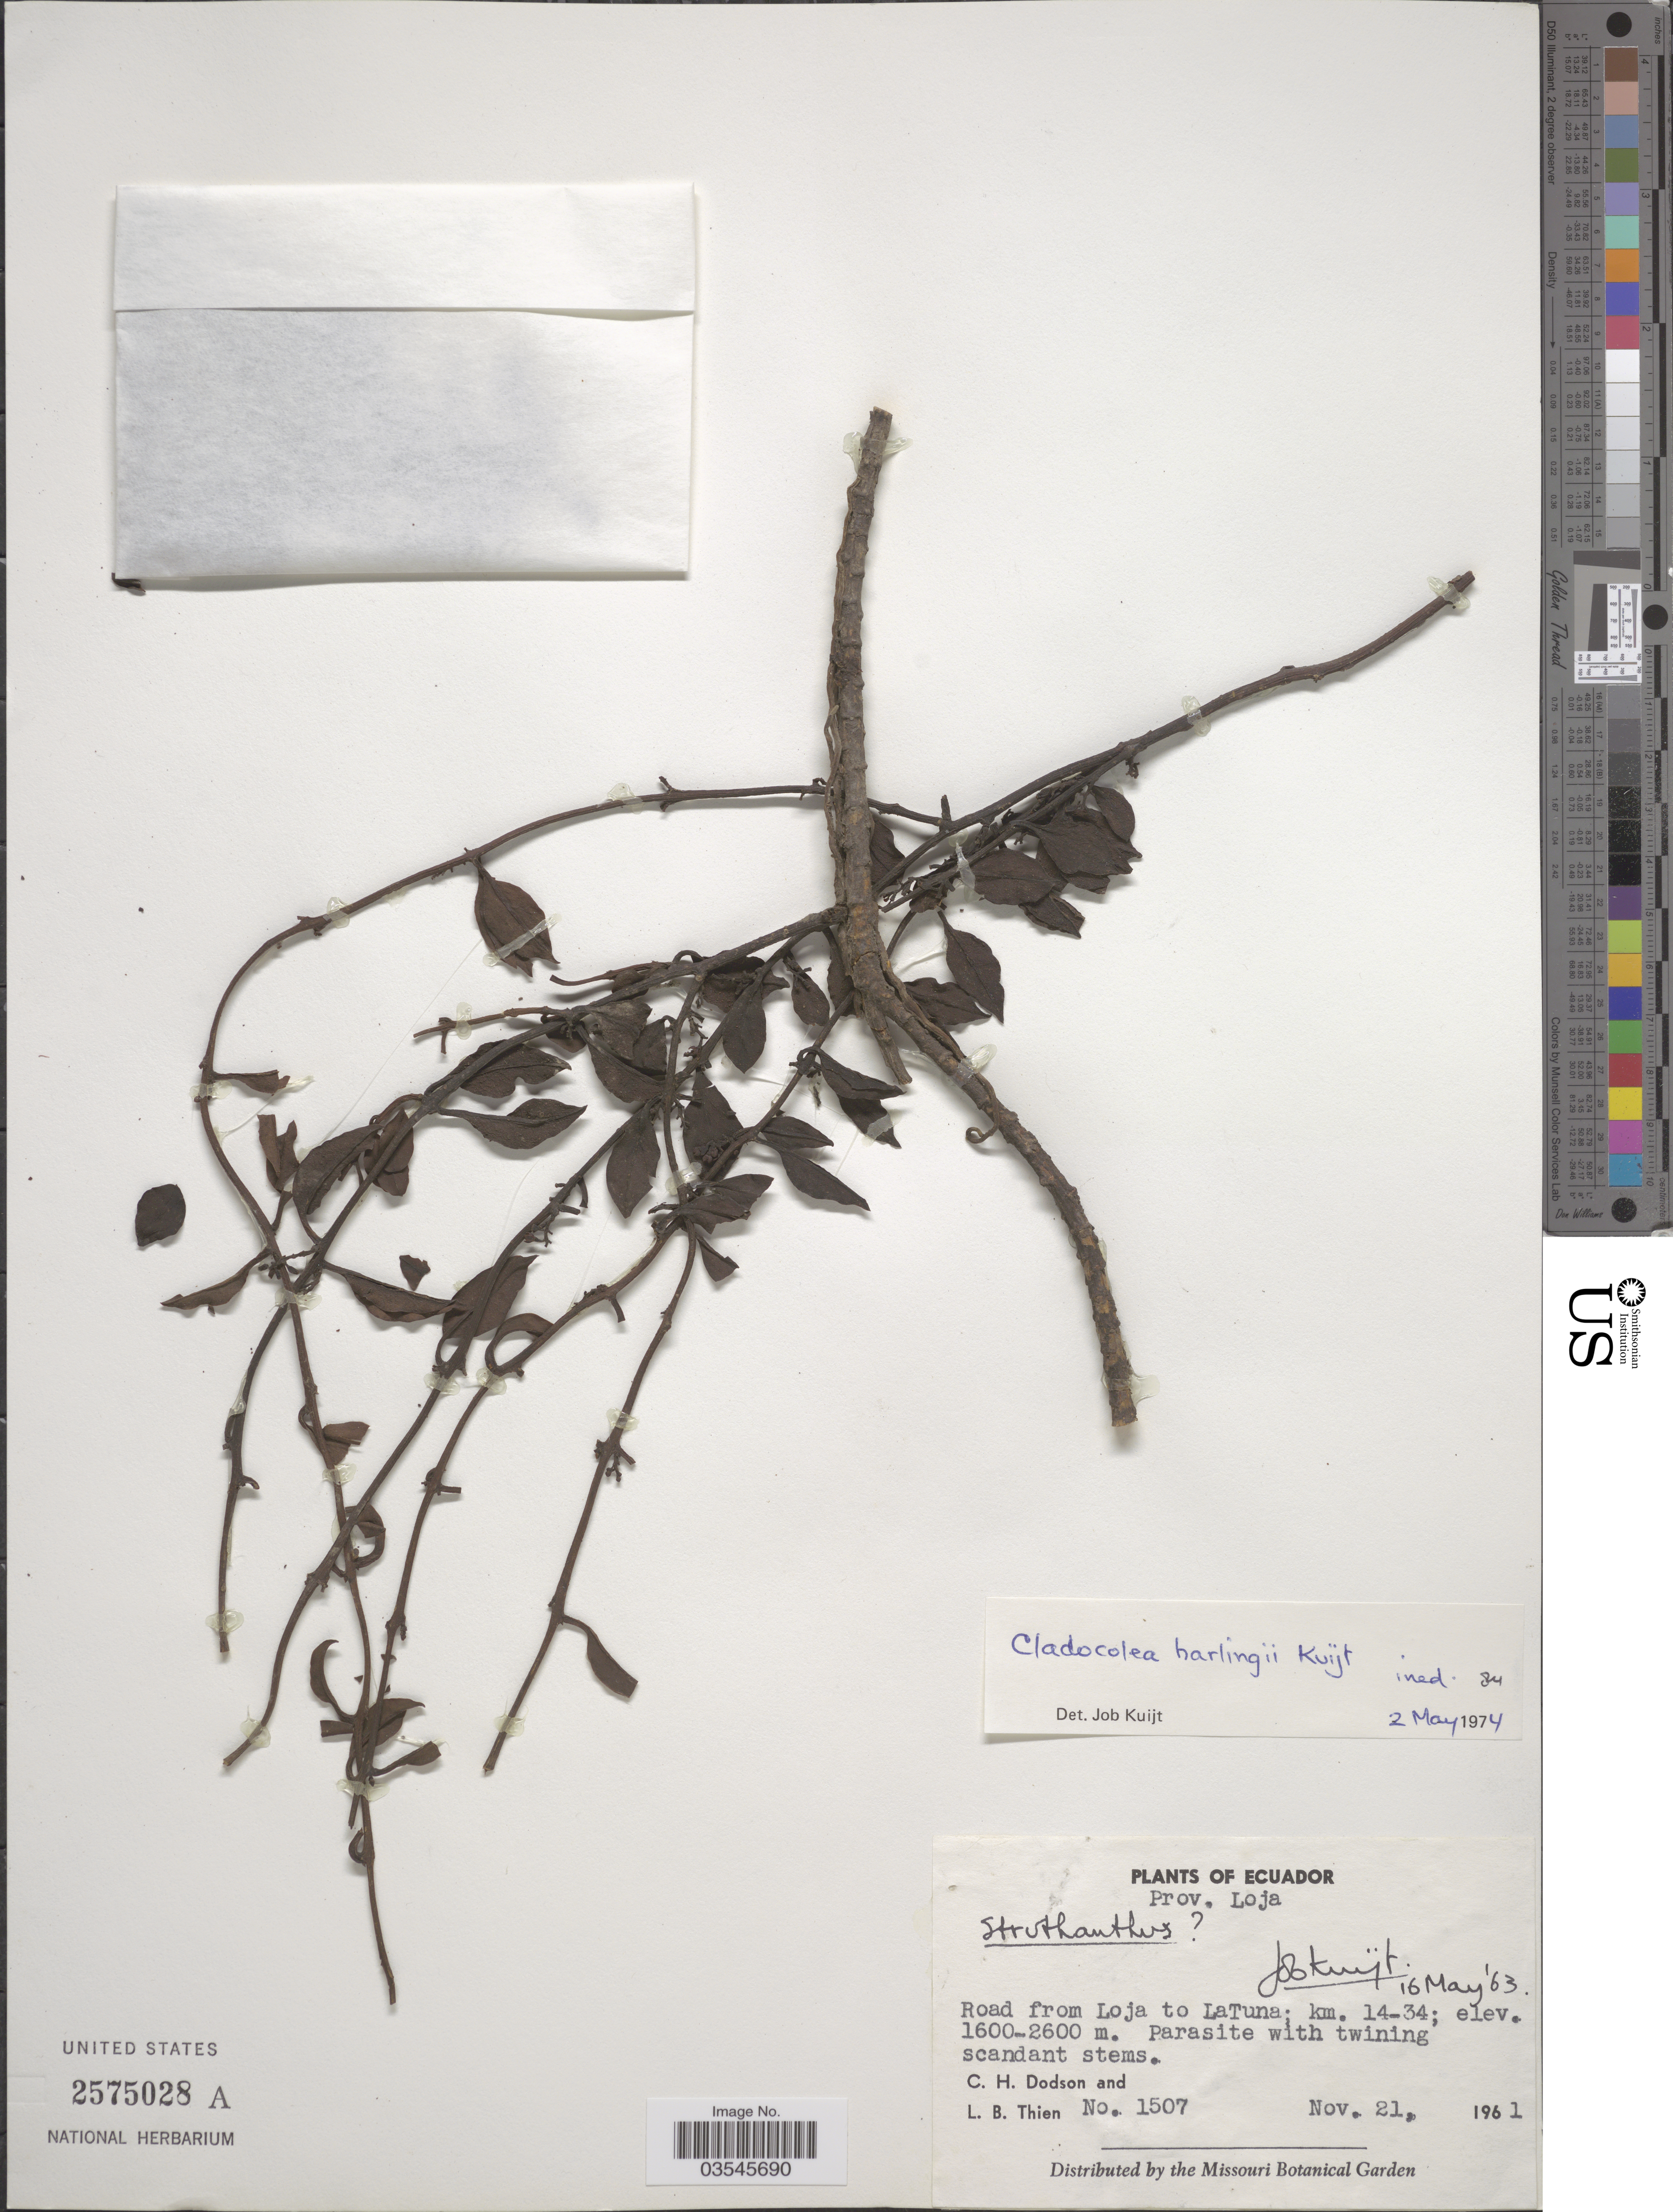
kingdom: Plantae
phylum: Tracheophyta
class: Magnoliopsida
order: Santalales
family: Loranthaceae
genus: Cladocolea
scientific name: Cladocolea harlingii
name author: Kuijt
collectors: C. H. Dodson & L. Thien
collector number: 1507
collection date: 1961-11-21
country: Ecuador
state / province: Loja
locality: Road from Loja to La Tuna; km. 14-34.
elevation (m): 1600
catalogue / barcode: US 2575028A